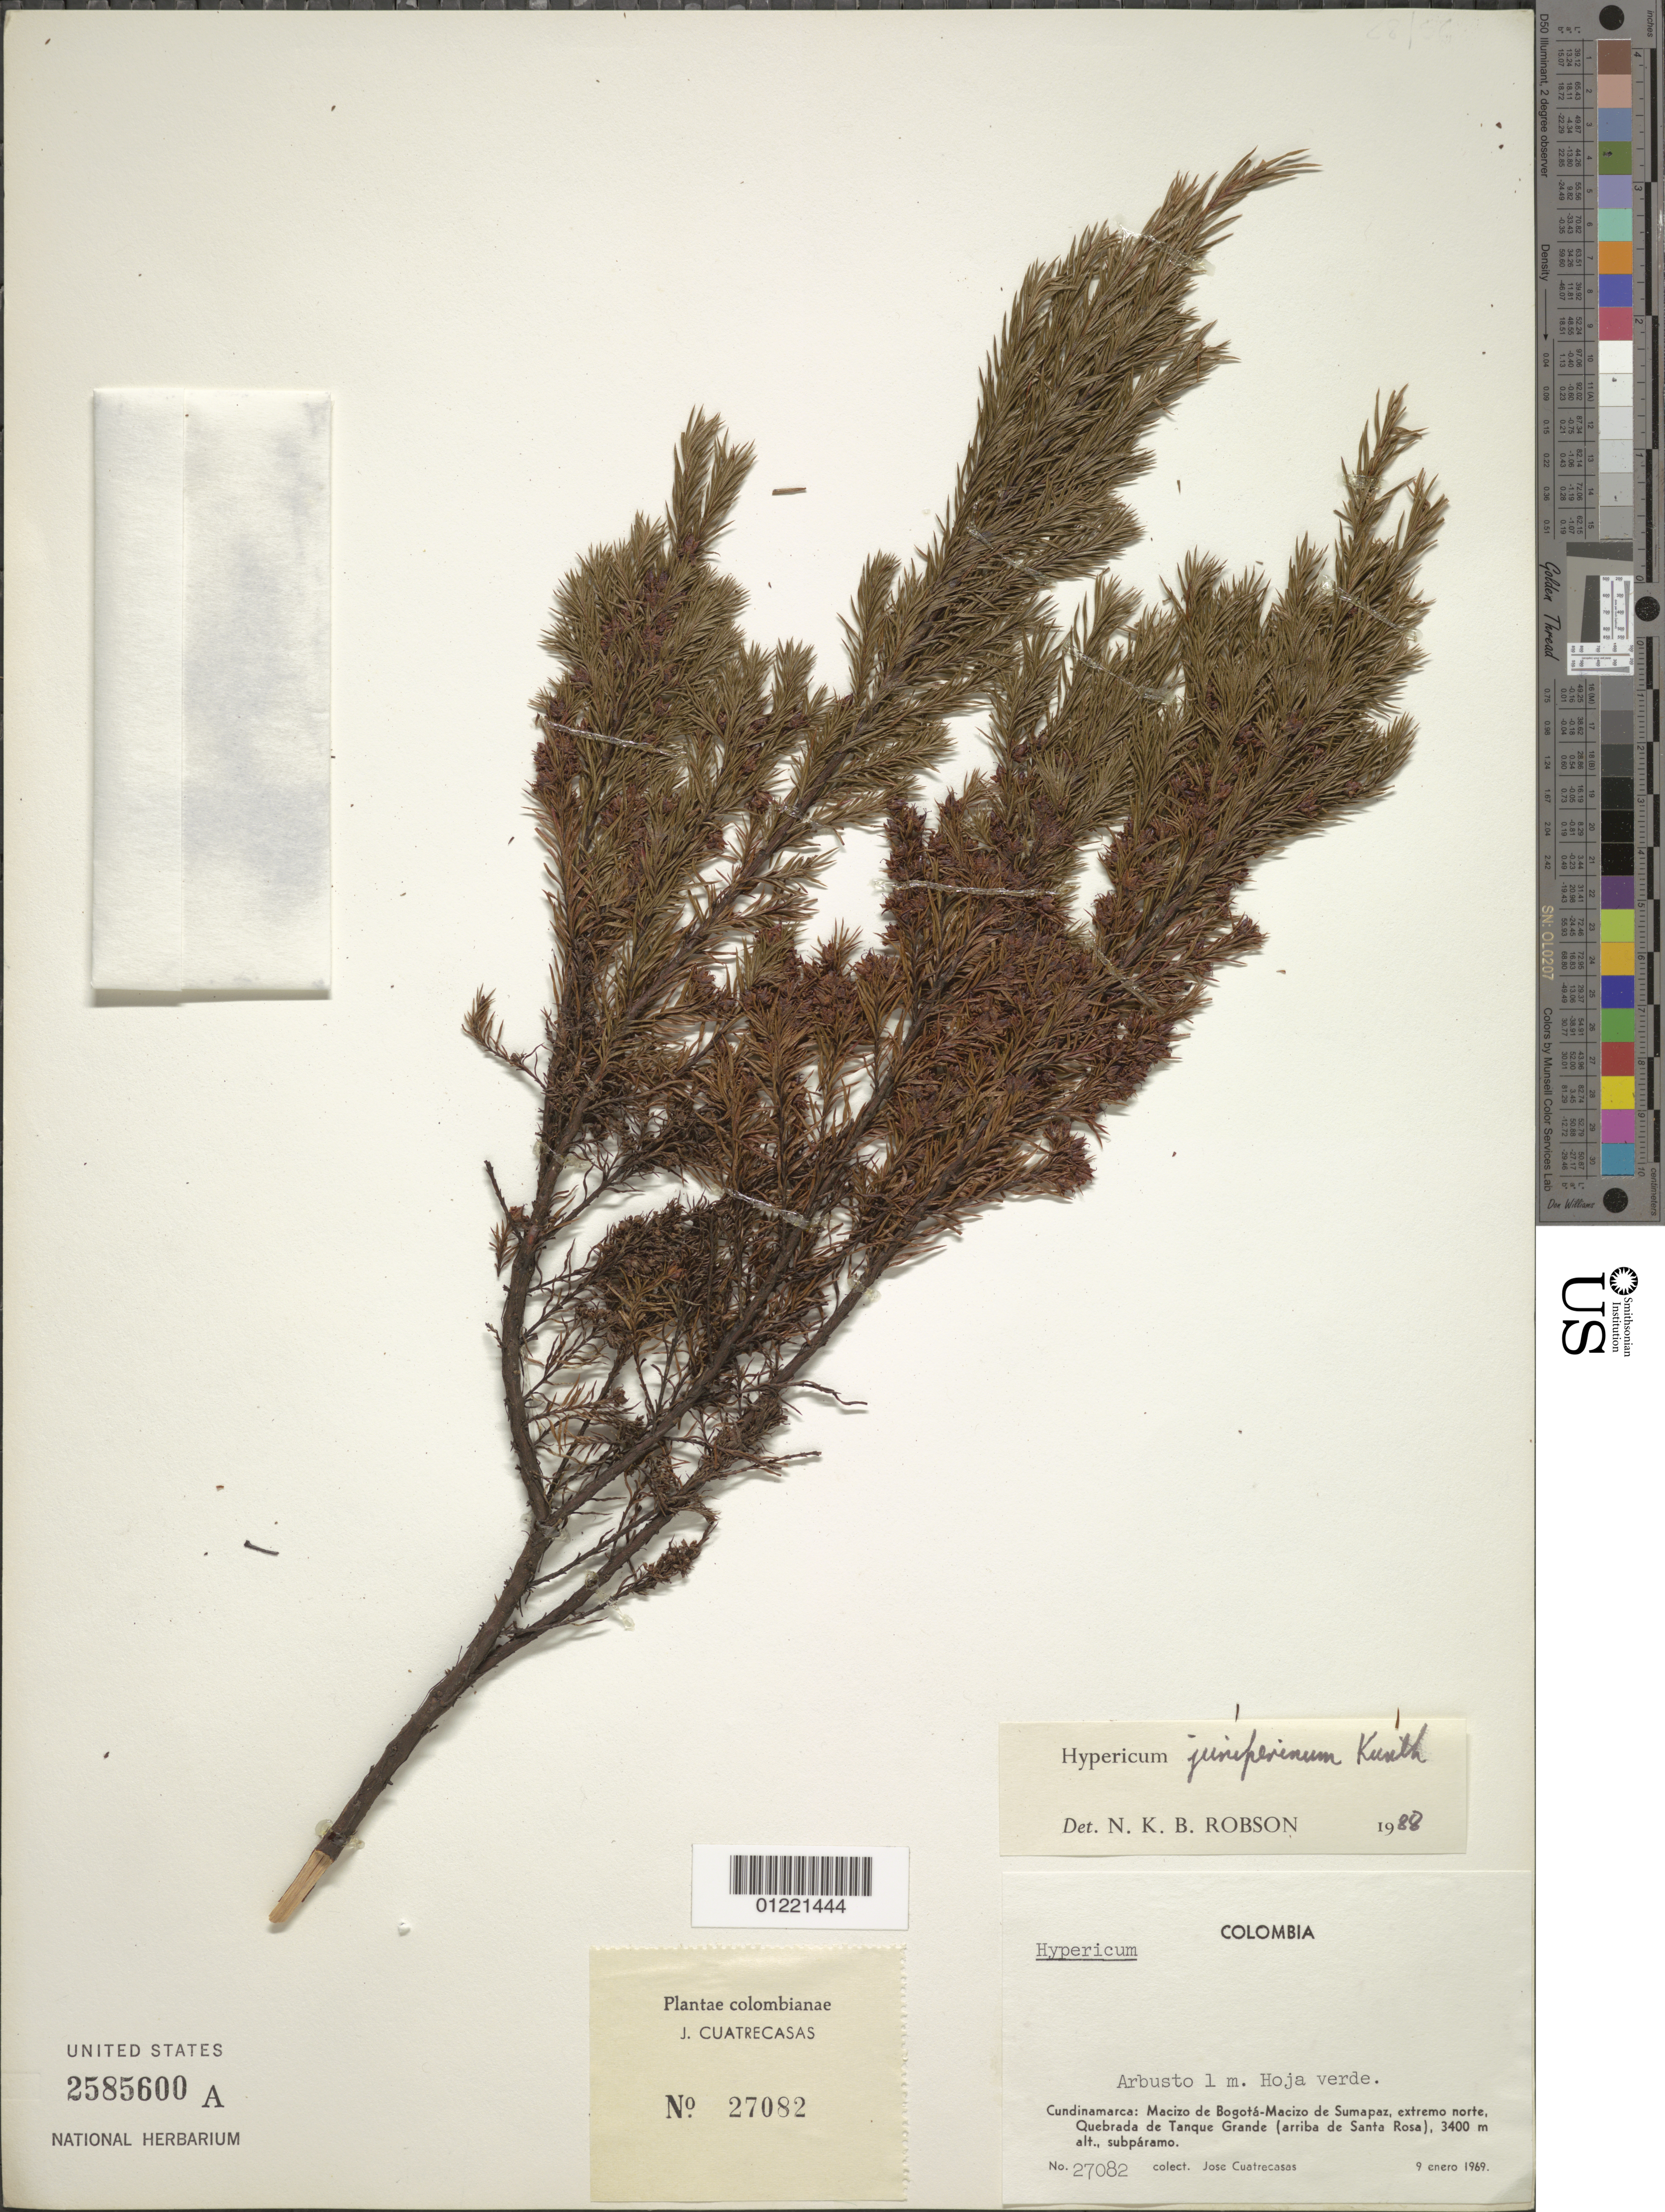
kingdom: Plantae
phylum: Tracheophyta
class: Magnoliopsida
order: Malpighiales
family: Hypericaceae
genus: Hypericum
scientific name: Hypericum juniperinum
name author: Kunth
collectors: J. Cuatrecasas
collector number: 27082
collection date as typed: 09 Jan 1969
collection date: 1969-01-09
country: Colombia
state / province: Cundinamarca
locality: Macizo de Bogotá-Macizo de Sumapaz, extremo norte; Quebrada de Tanque Grande (arriba de Santa Rosa).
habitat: subparamo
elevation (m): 3400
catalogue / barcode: US 2585600A